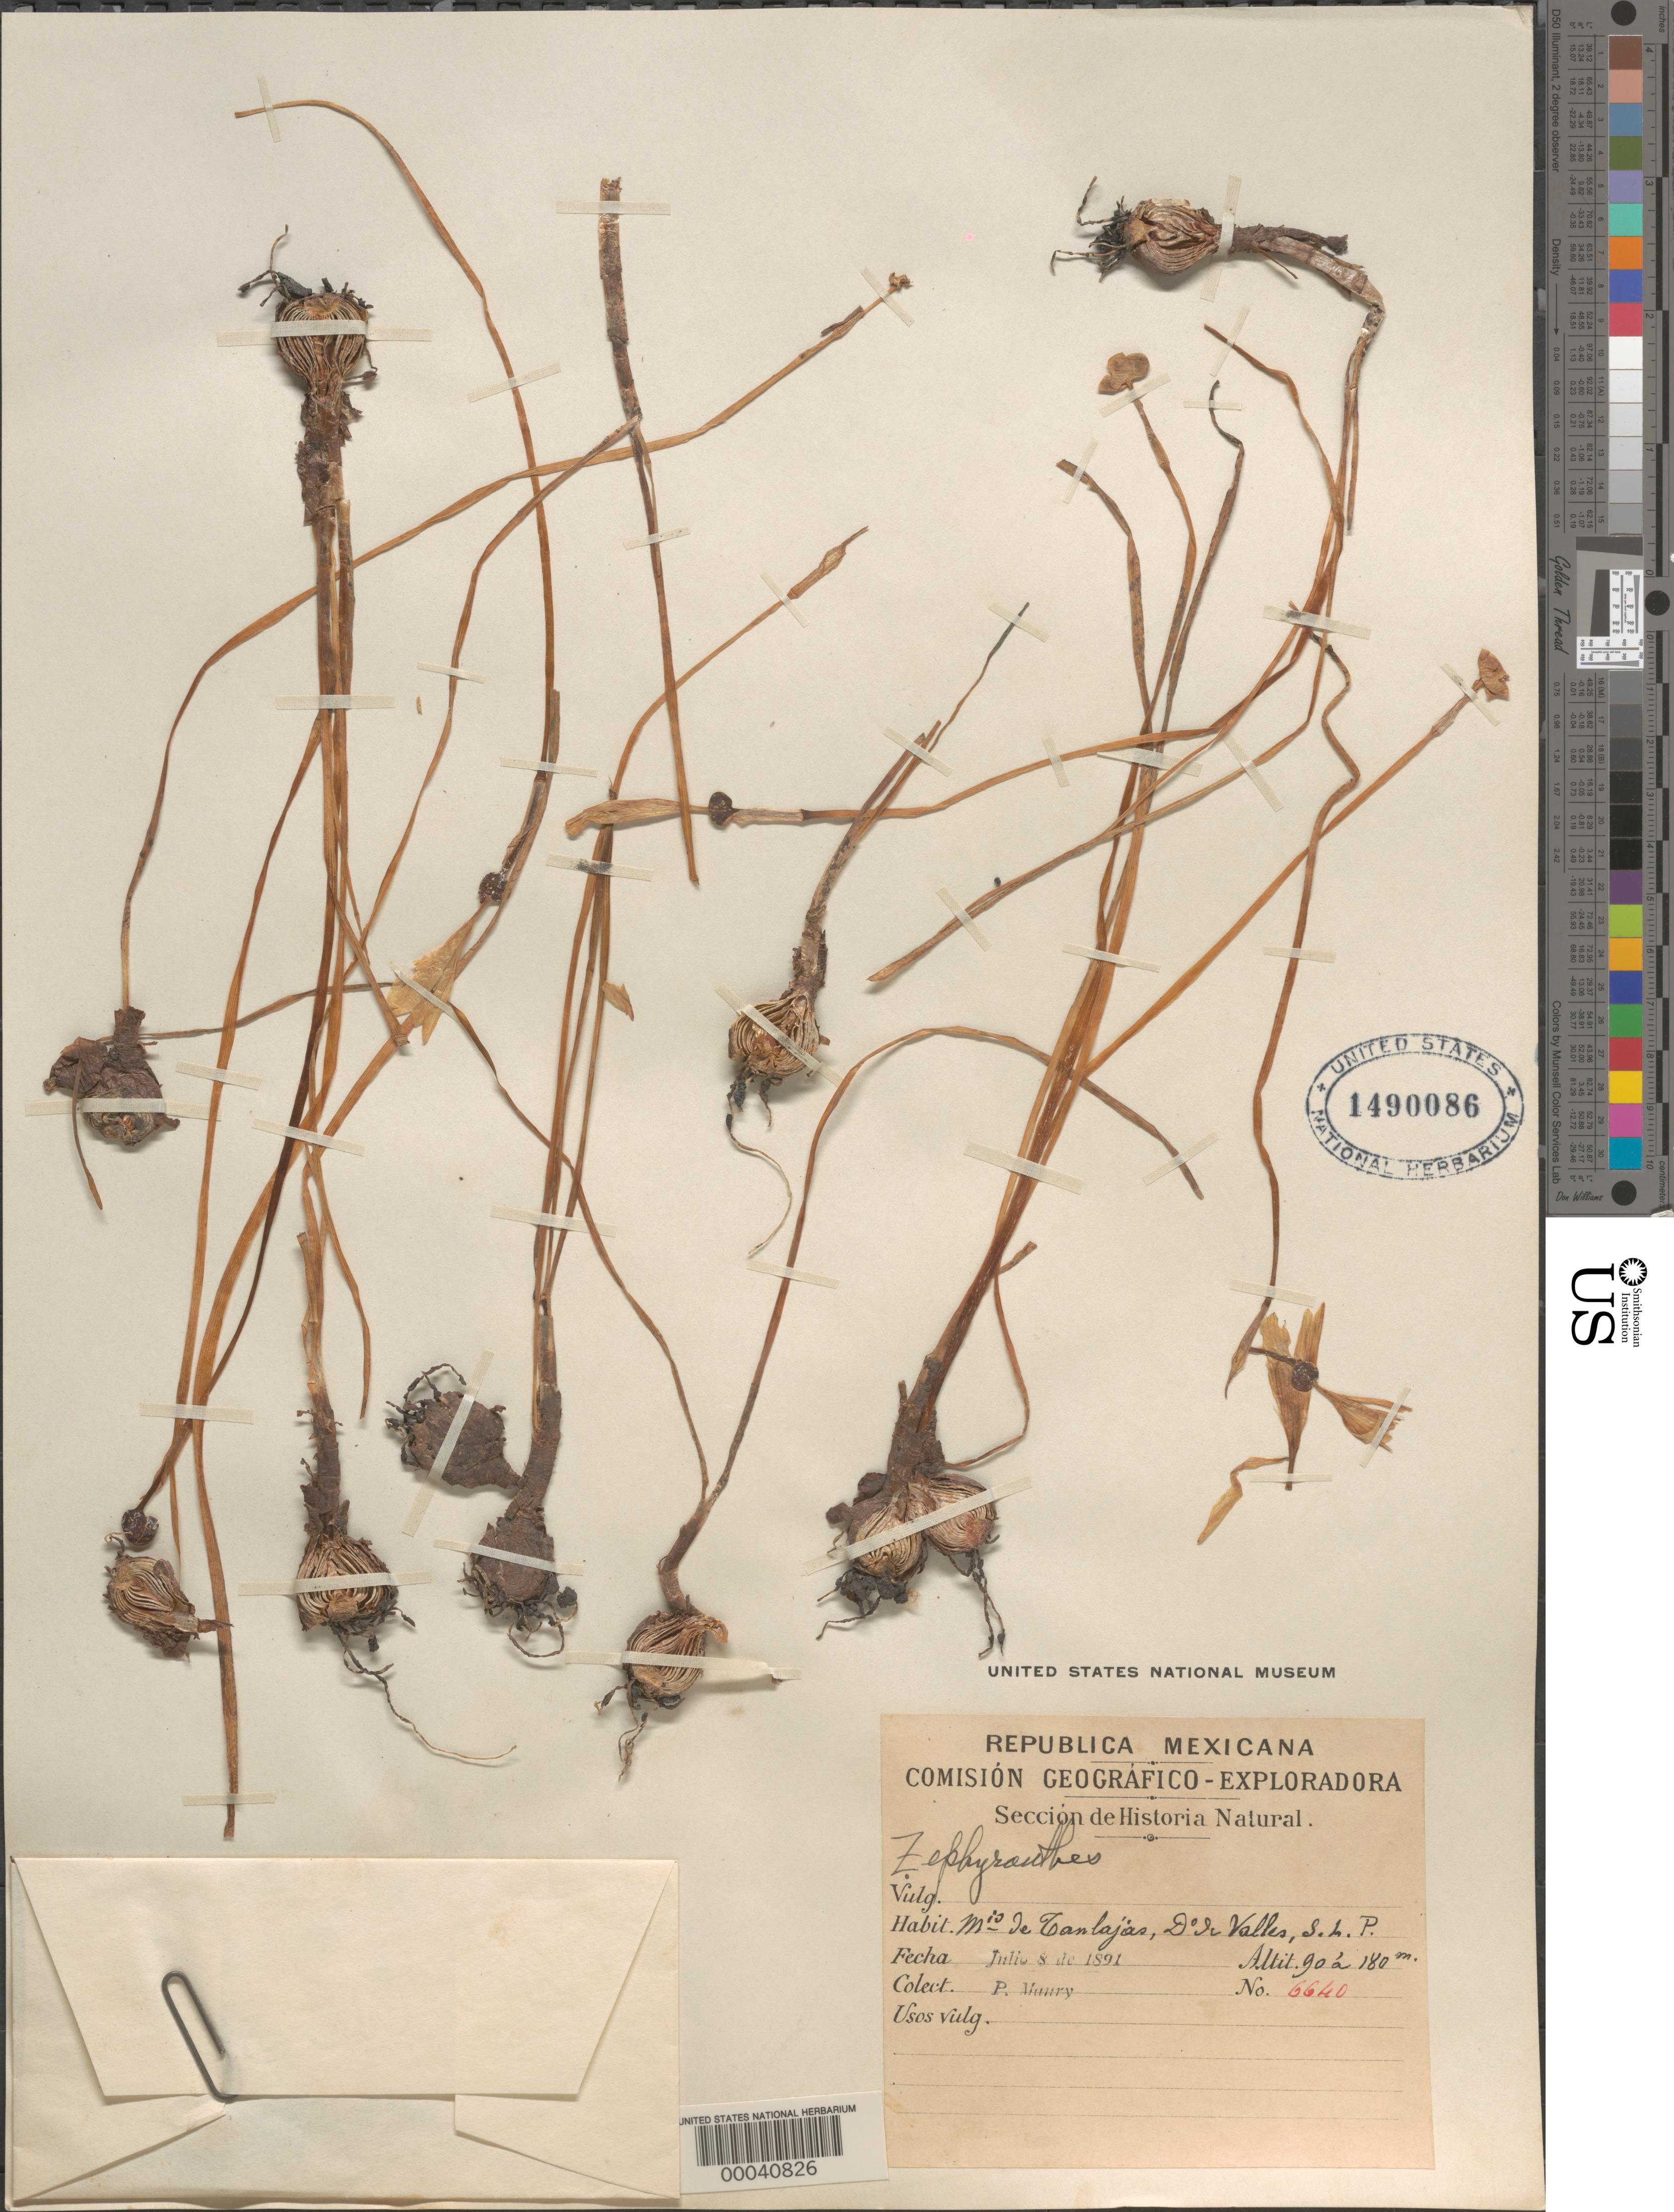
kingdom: Plantae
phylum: Tracheophyta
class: Liliopsida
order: Asparagales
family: Amaryllidaceae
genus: Zephyranthes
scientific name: Zephyranthes sp.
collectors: P. J. Maury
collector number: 6640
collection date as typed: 08 Jul 1891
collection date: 1891-07-08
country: Mexico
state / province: San Luis Potosí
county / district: Tanlajás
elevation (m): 90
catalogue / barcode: US 1490086